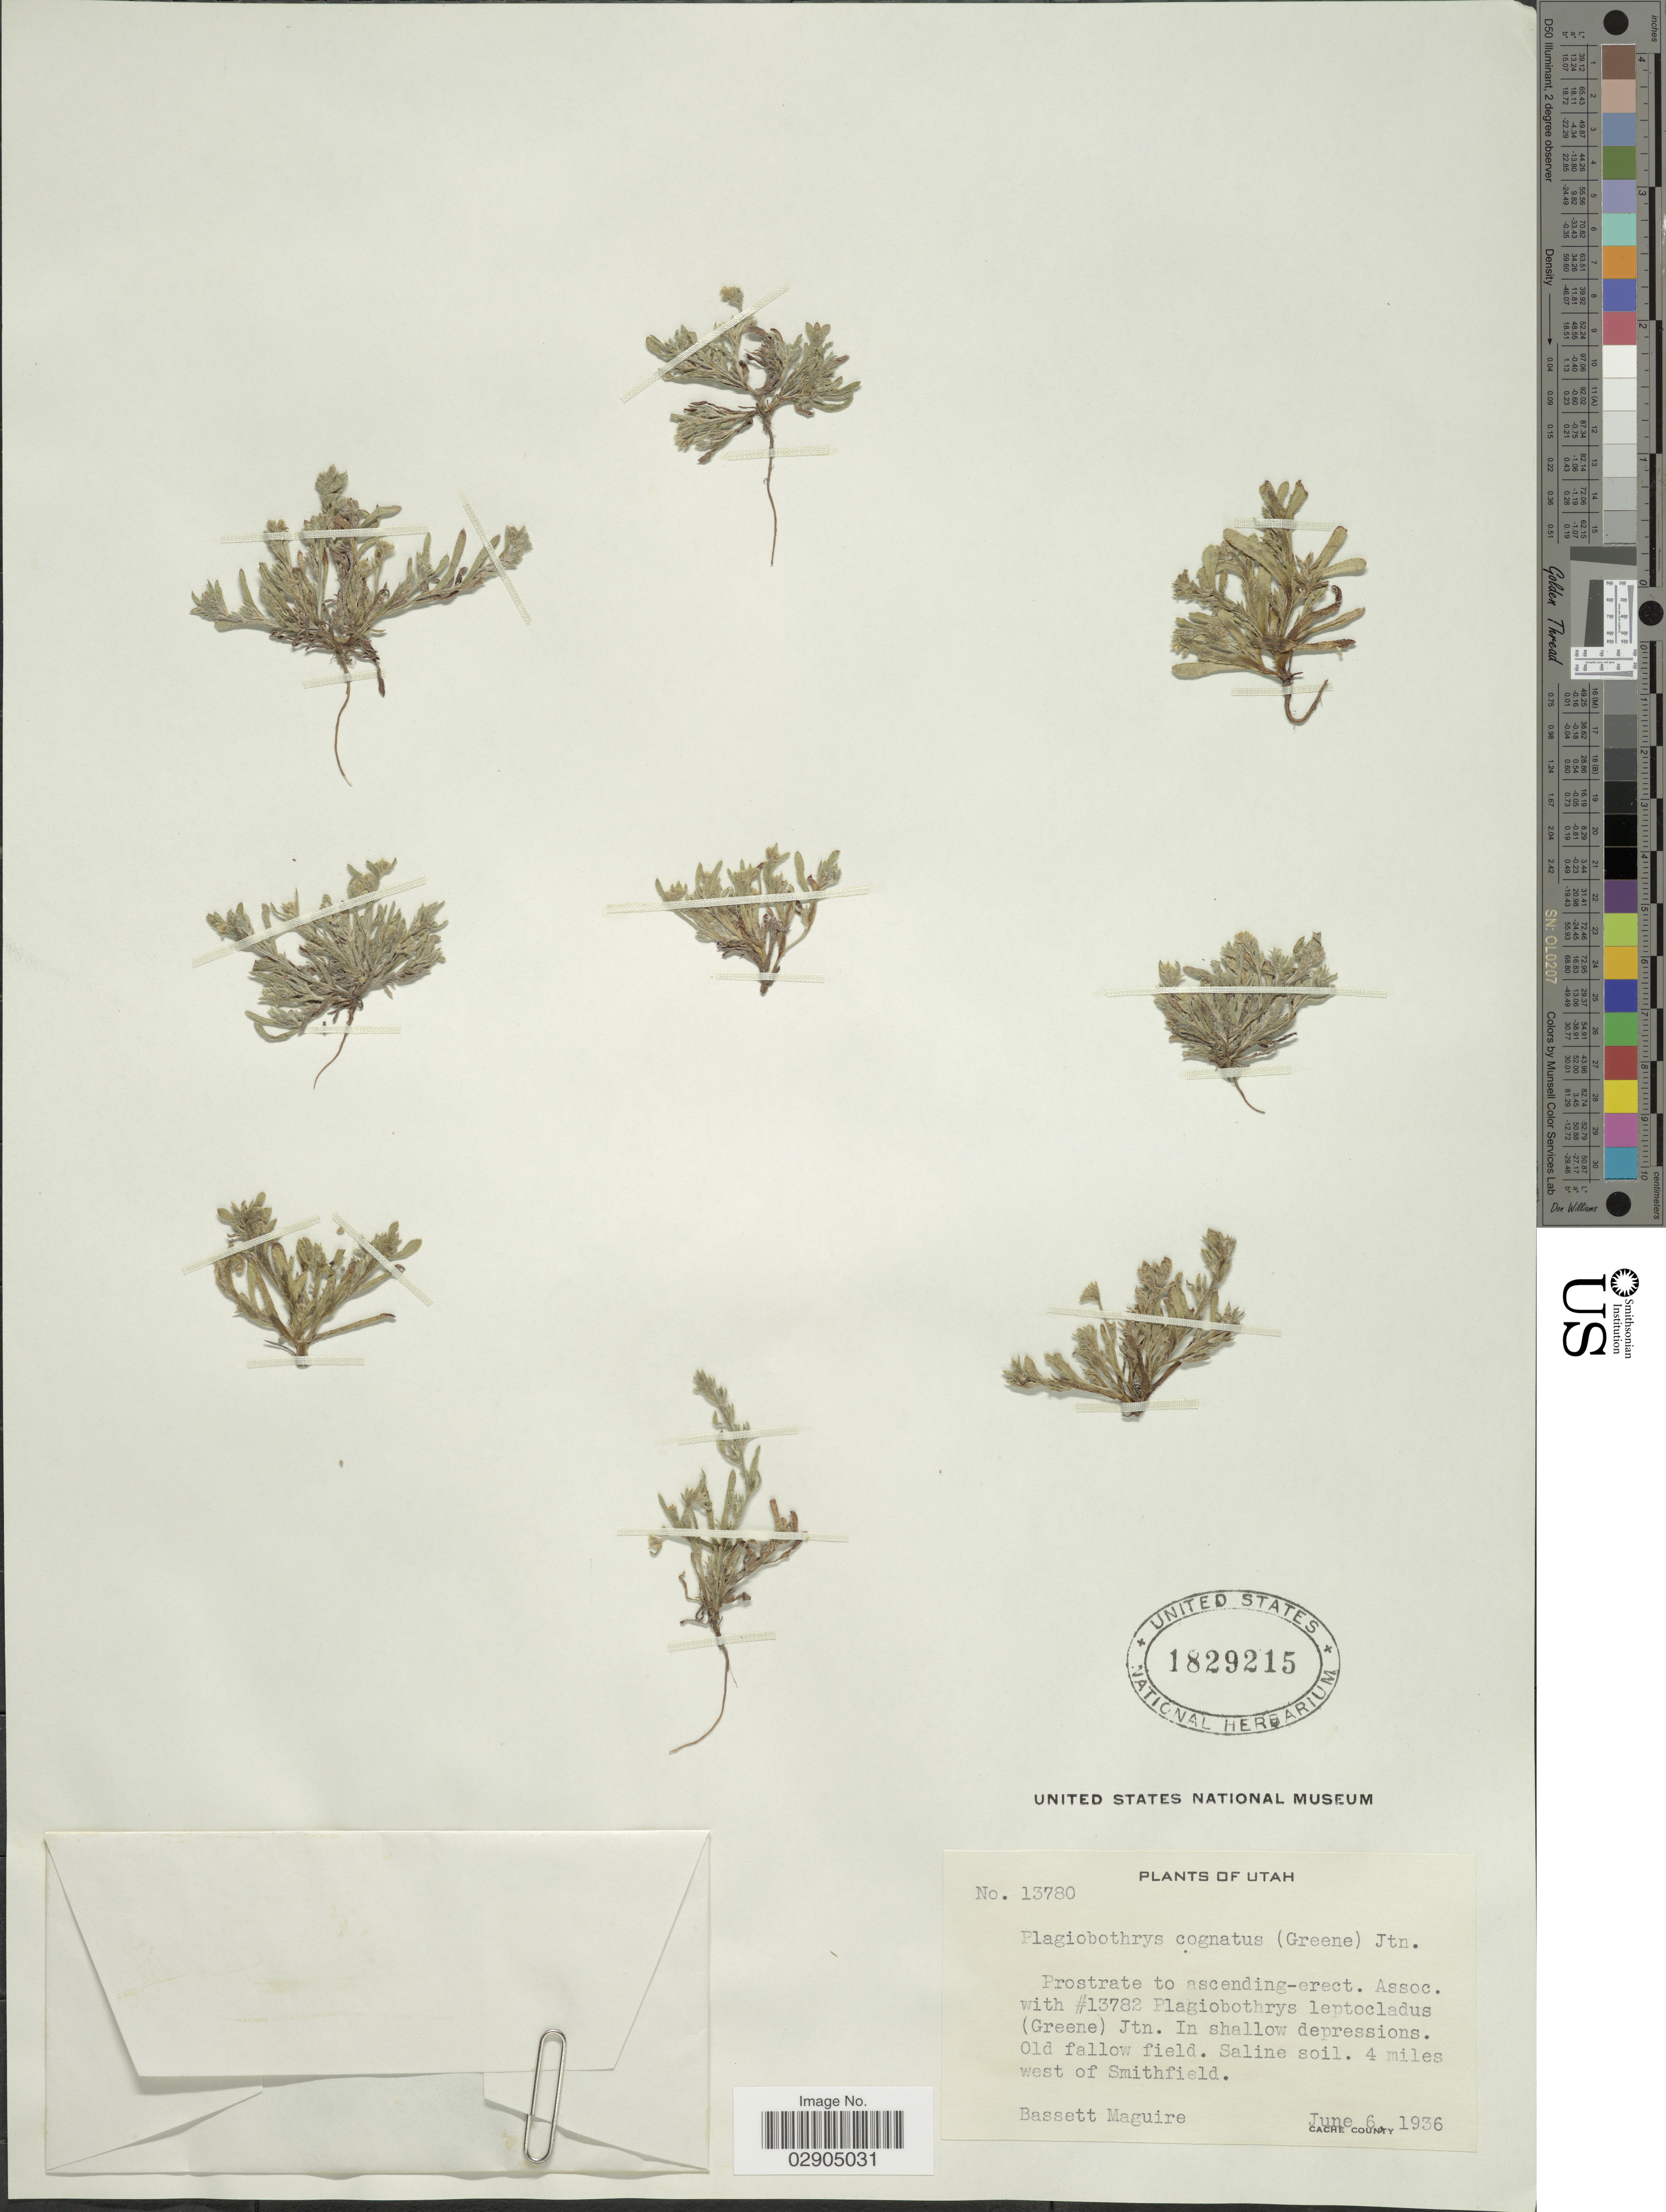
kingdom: Plantae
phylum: Tracheophyta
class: Magnoliopsida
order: Boraginales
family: Boraginaceae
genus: Allocarya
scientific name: Allocarya cognata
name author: Greene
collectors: B. Maguire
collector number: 13780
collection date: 1936-06-06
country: United States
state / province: Utah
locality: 4 miles west of Smithfield.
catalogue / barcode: US 1829215